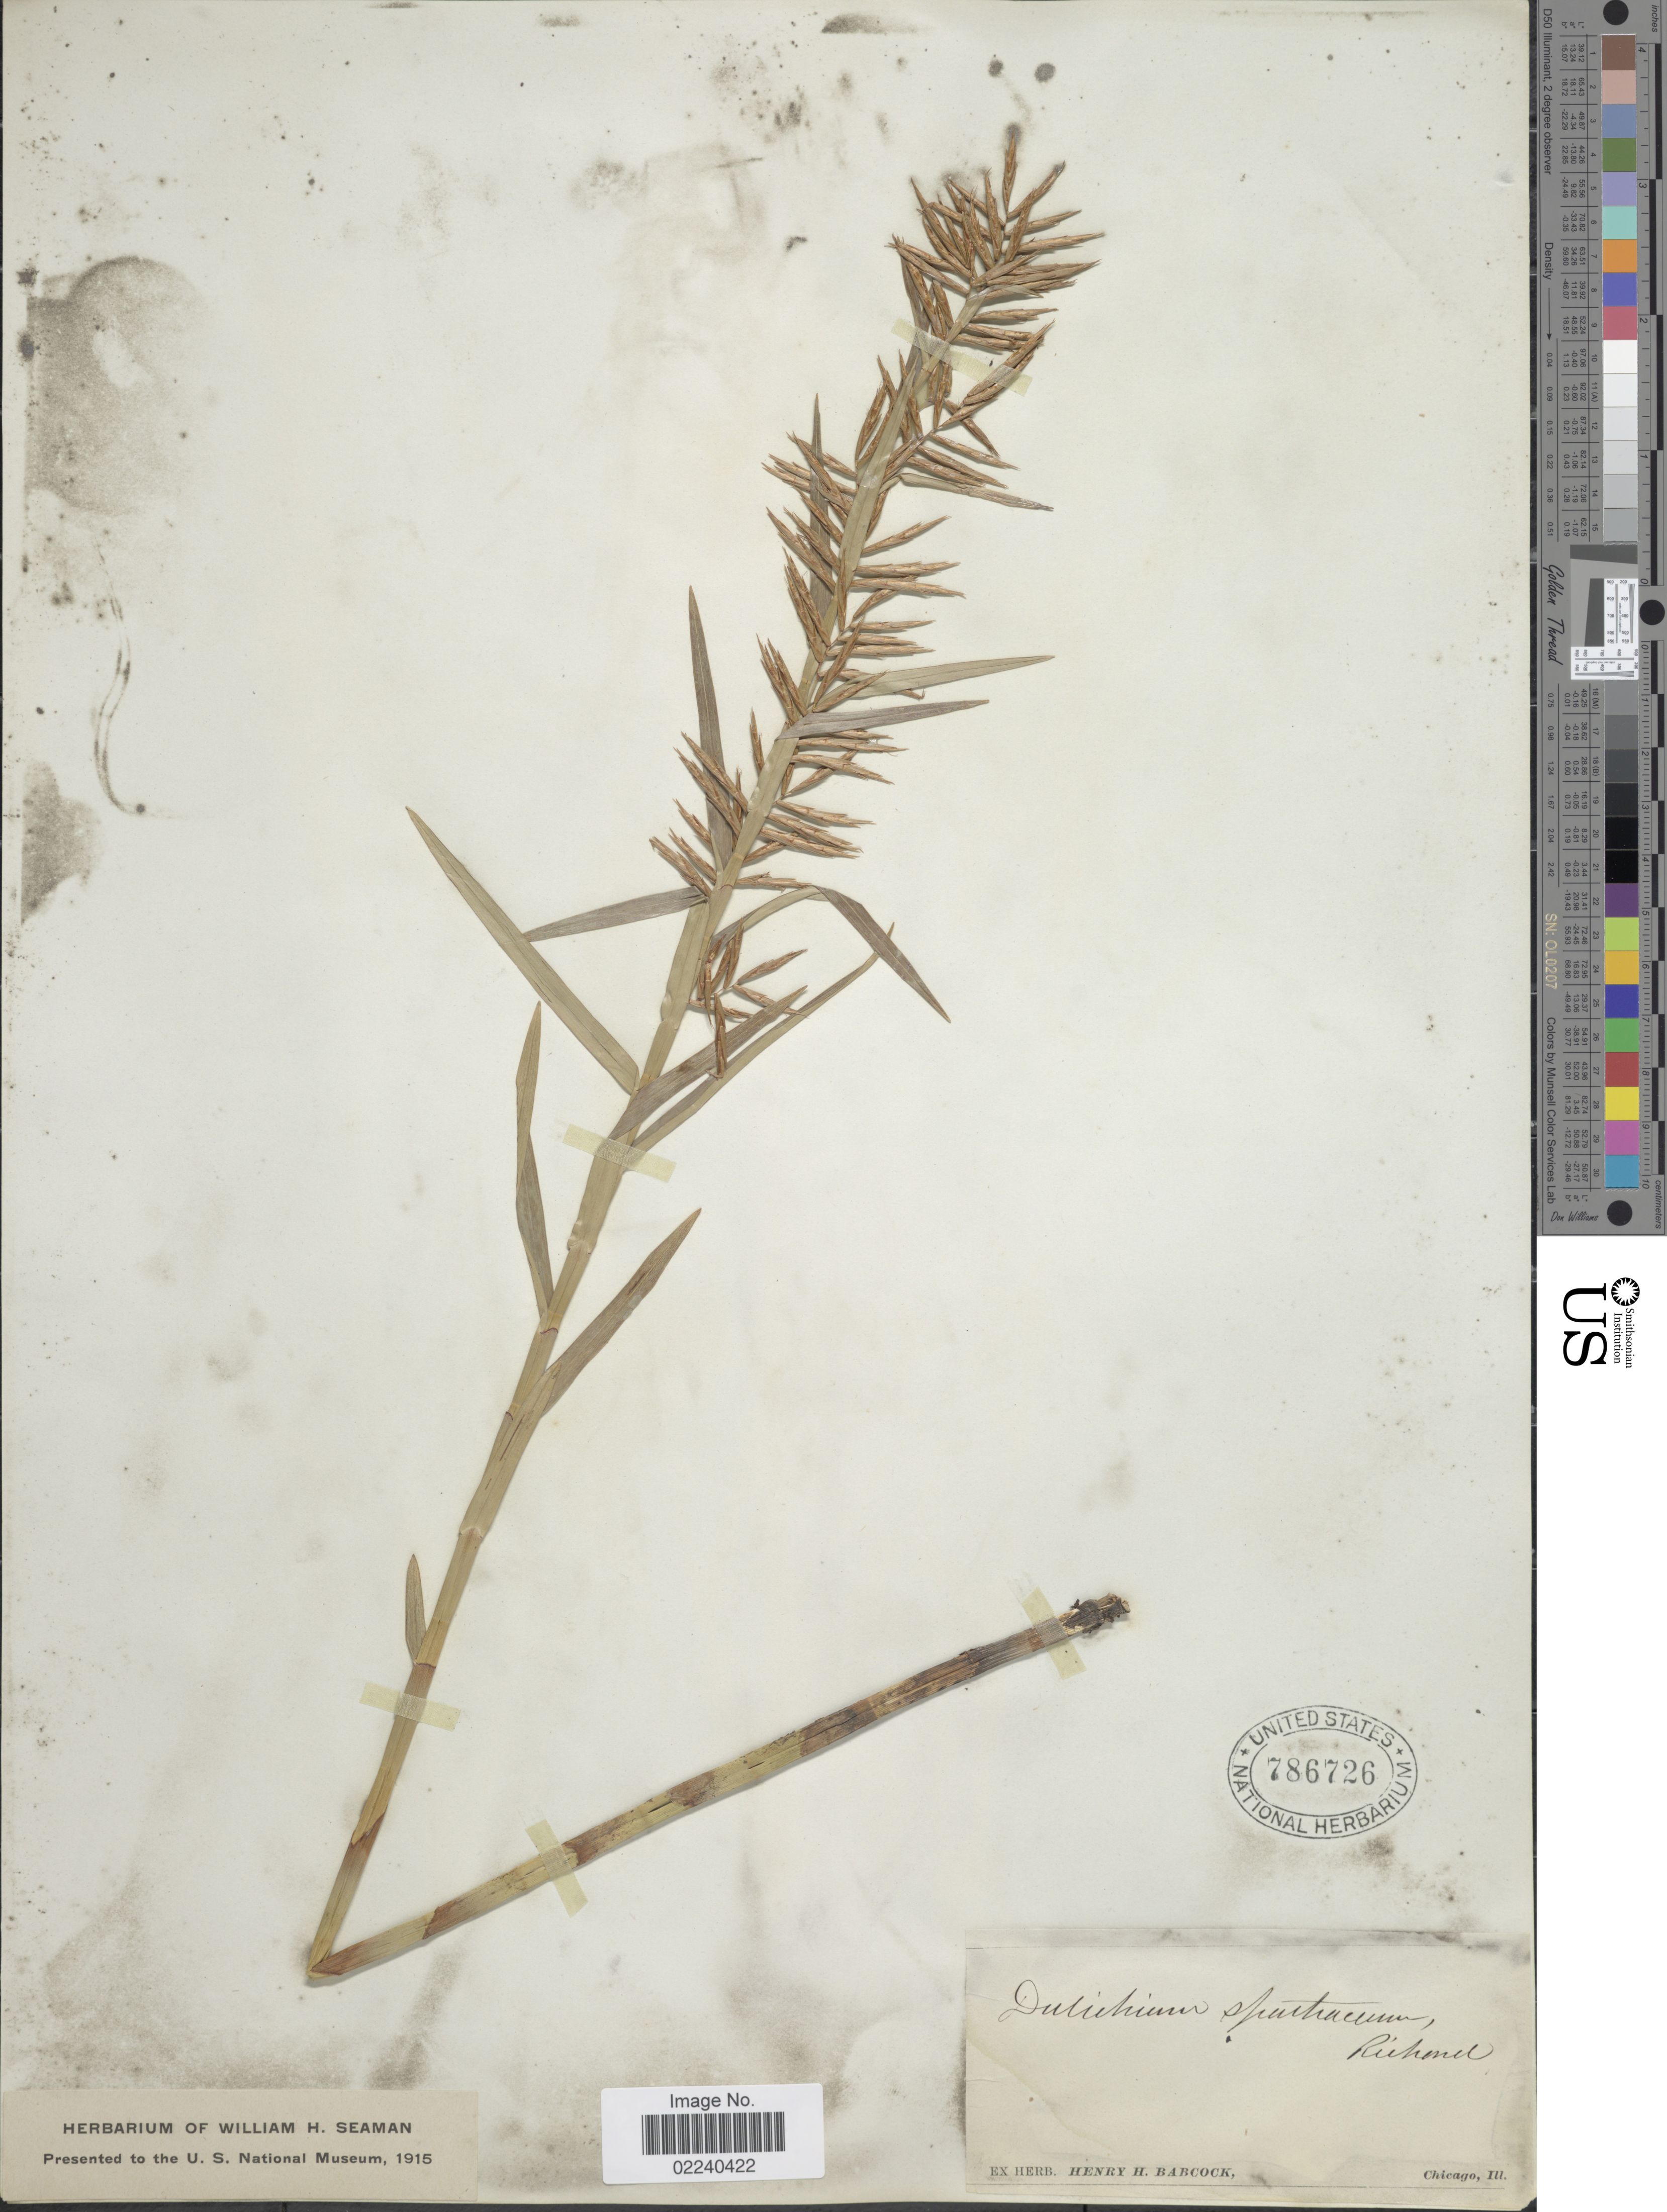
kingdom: Plantae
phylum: Tracheophyta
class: Liliopsida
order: Poales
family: Cyperaceae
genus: Dulichium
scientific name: Dulichium arundinaceum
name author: (L.) Britton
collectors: ex herb. H. H. Babcock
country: United States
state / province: Illinois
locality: Chicago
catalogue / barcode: US 786726